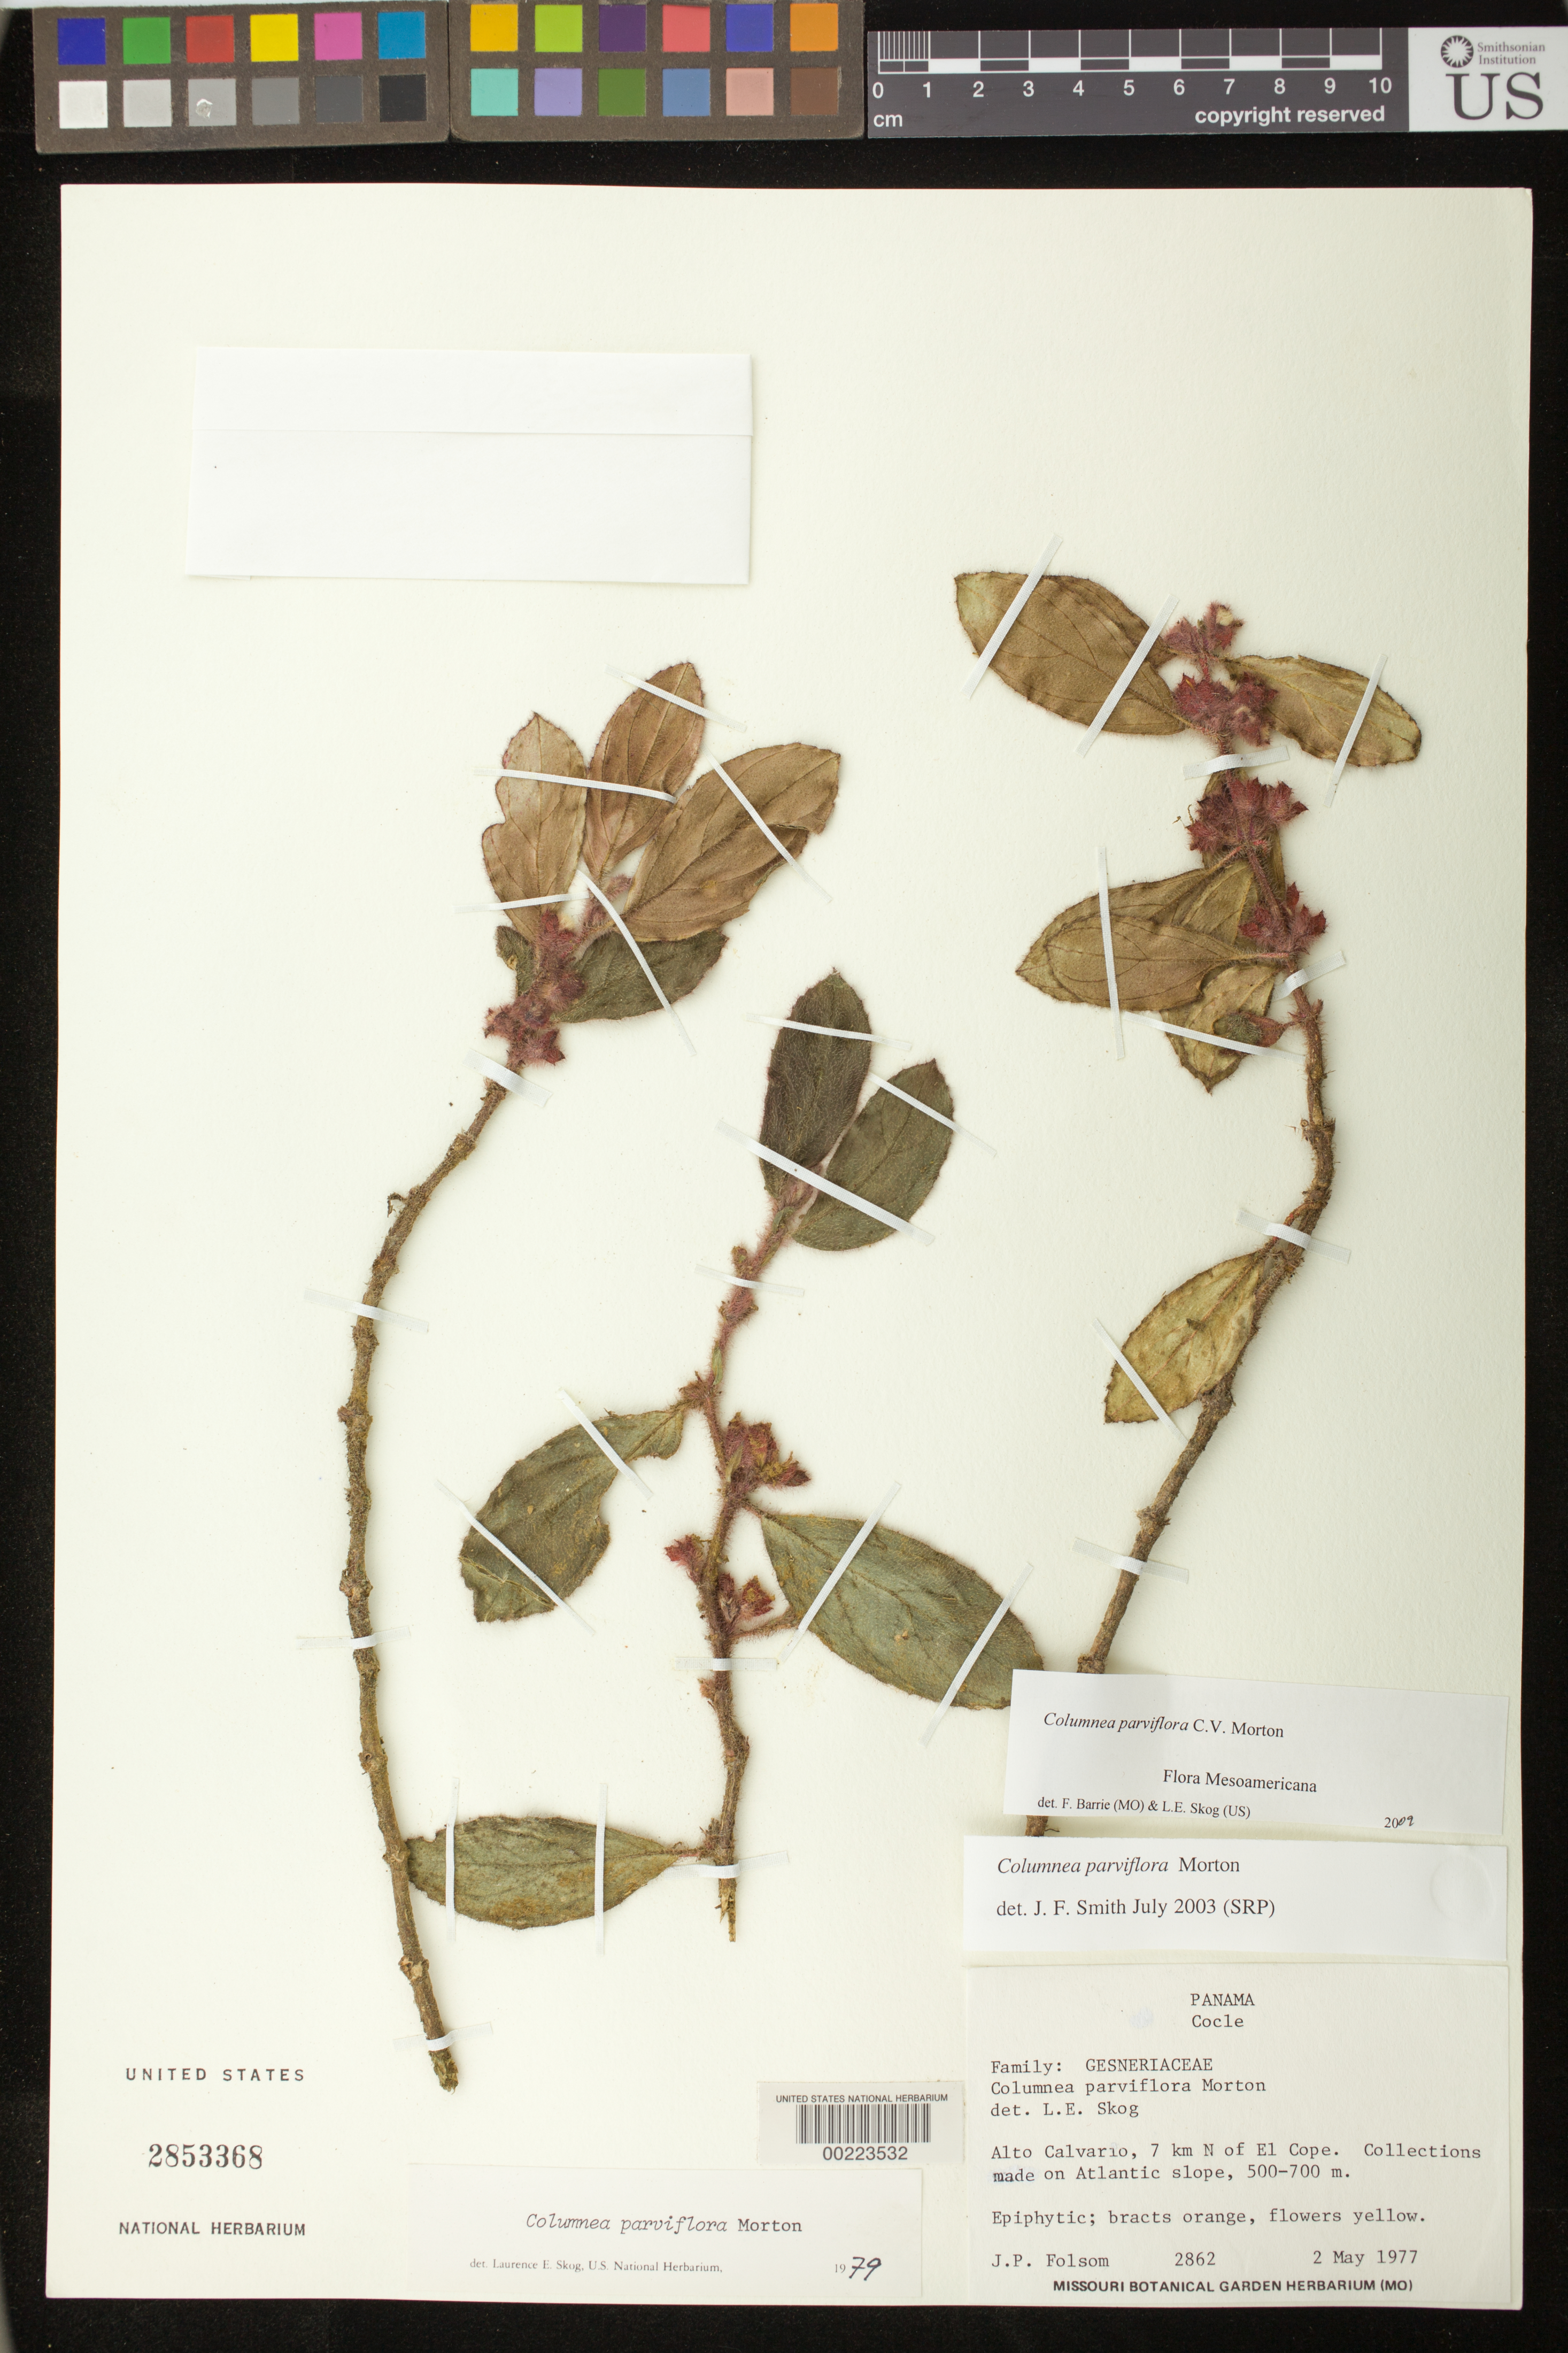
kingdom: Plantae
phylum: Tracheophyta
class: Magnoliopsida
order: Lamiales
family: Gesneriaceae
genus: Columnea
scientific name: Columnea herthae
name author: Mansf.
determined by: Clark, J. L.; Skog, Laurence E.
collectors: J. P. Folsom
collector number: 2862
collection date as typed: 02 May 1977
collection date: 1977-05-02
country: Panama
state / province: Coclé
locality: Alto Calvario, 7 km N of El Cope, collections made on Atlantic slope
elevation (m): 500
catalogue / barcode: US 2853368